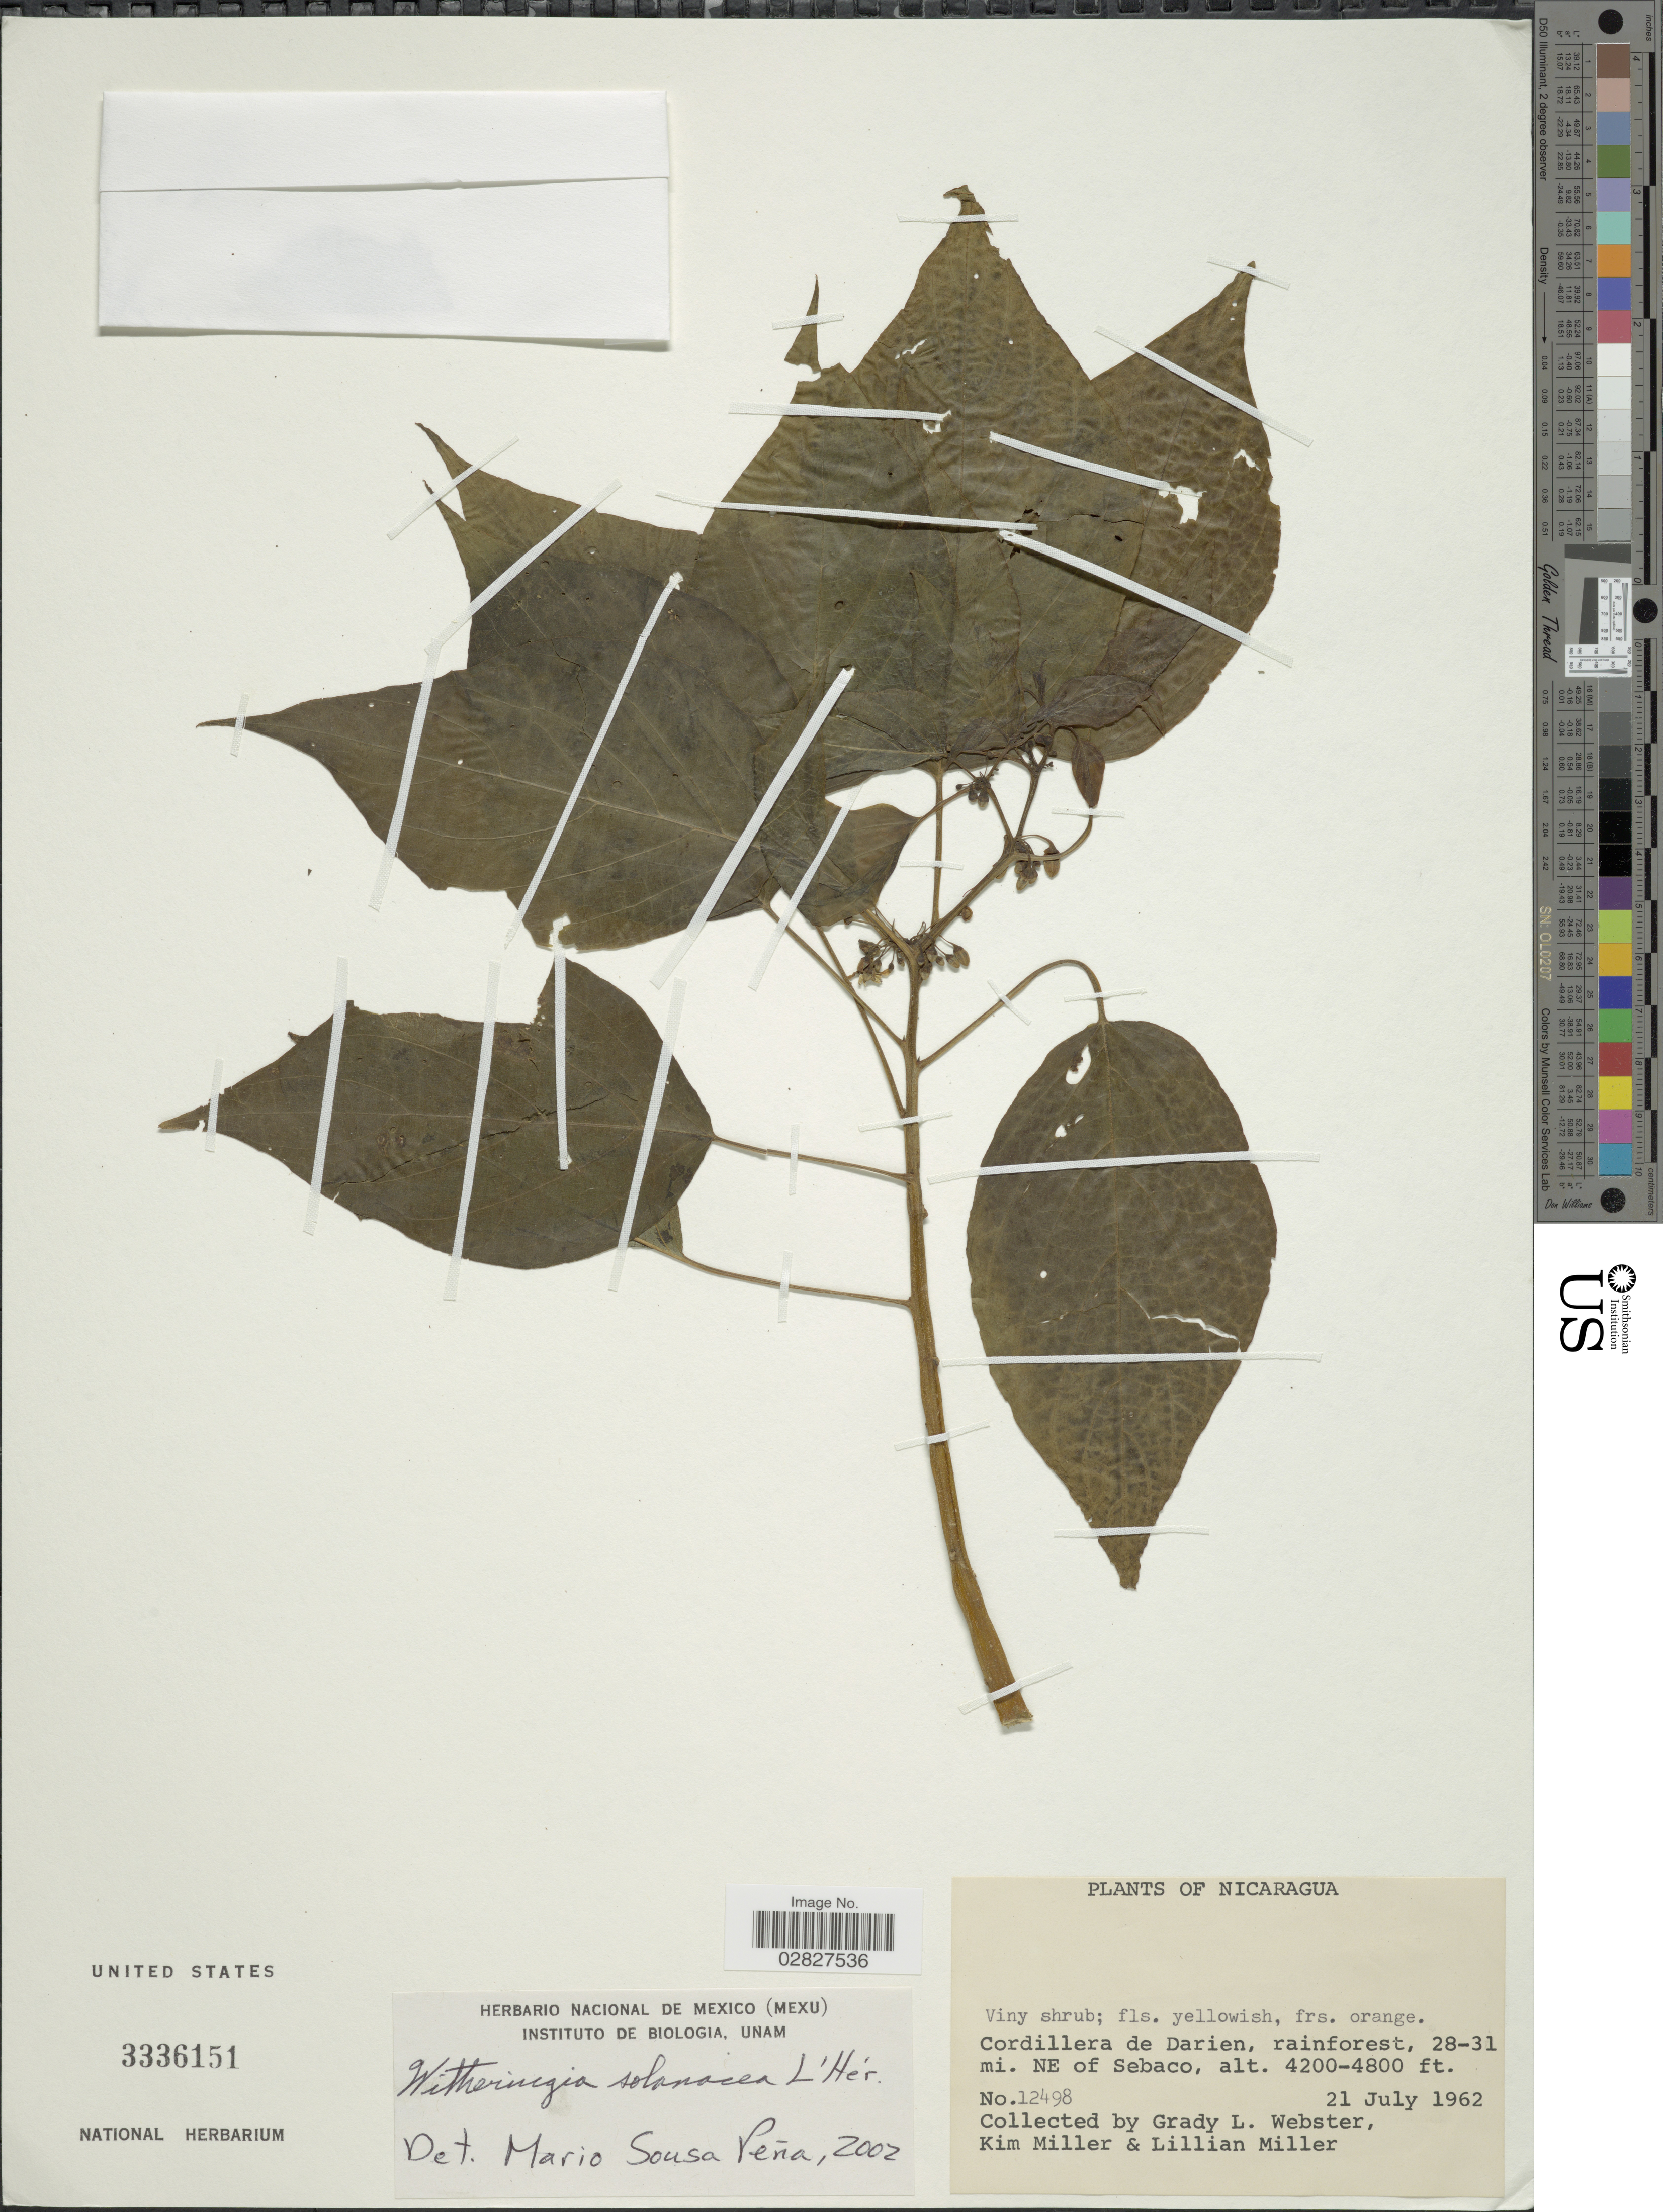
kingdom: Plantae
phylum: Tracheophyta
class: Magnoliopsida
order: Solanales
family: Solanaceae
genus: Witheringia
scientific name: Witheringia solanacea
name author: L'Hér.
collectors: G. L. Webster, K. Miller & L. Miller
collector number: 12498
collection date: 1962-07-21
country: Nicaragua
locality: Cordillera de Darien, rainforest, 28-31 mi. NE of Sebaco.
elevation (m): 1280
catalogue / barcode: US 3336151